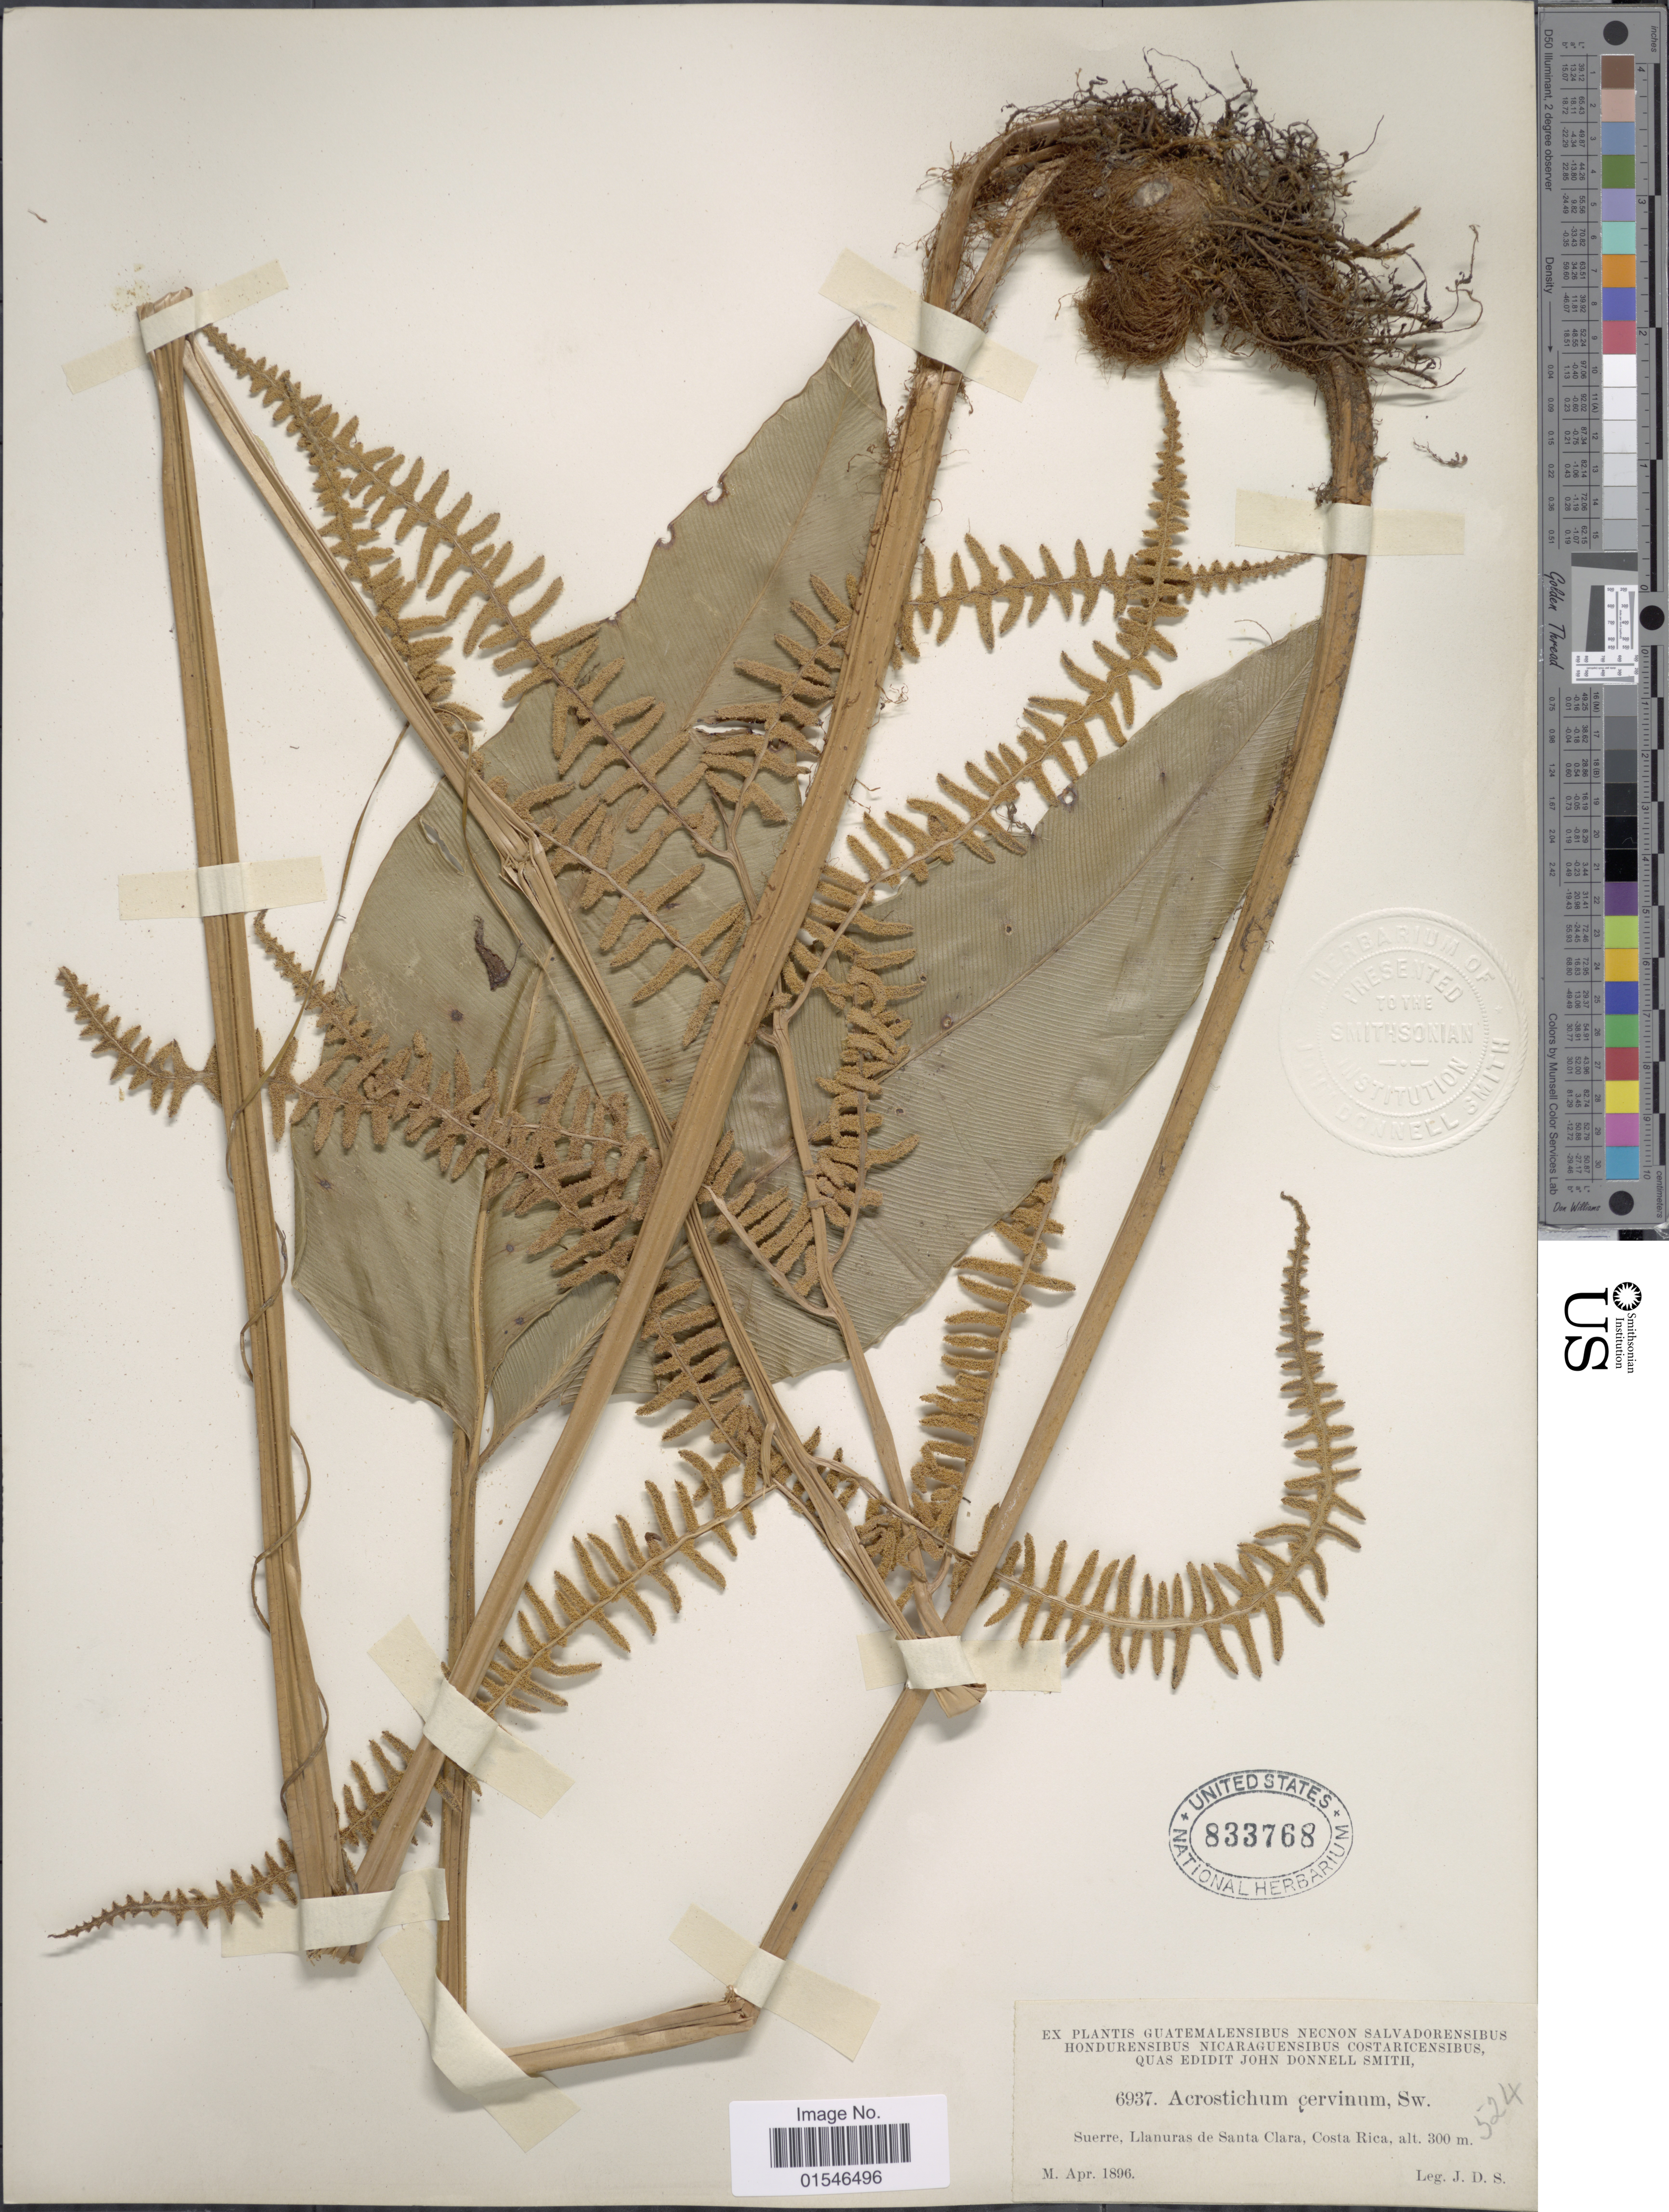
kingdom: Plantae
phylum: Tracheophyta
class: Polypodiopsida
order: Polypodiales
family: Dryopteridaceae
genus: Olfersia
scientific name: Olfersia cervina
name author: (L.) Kunze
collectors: J. Donnell Smith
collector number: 6937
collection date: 1896-04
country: Costa Rica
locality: Suerre, Llanuras de Santa Clara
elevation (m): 300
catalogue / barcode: US 833768